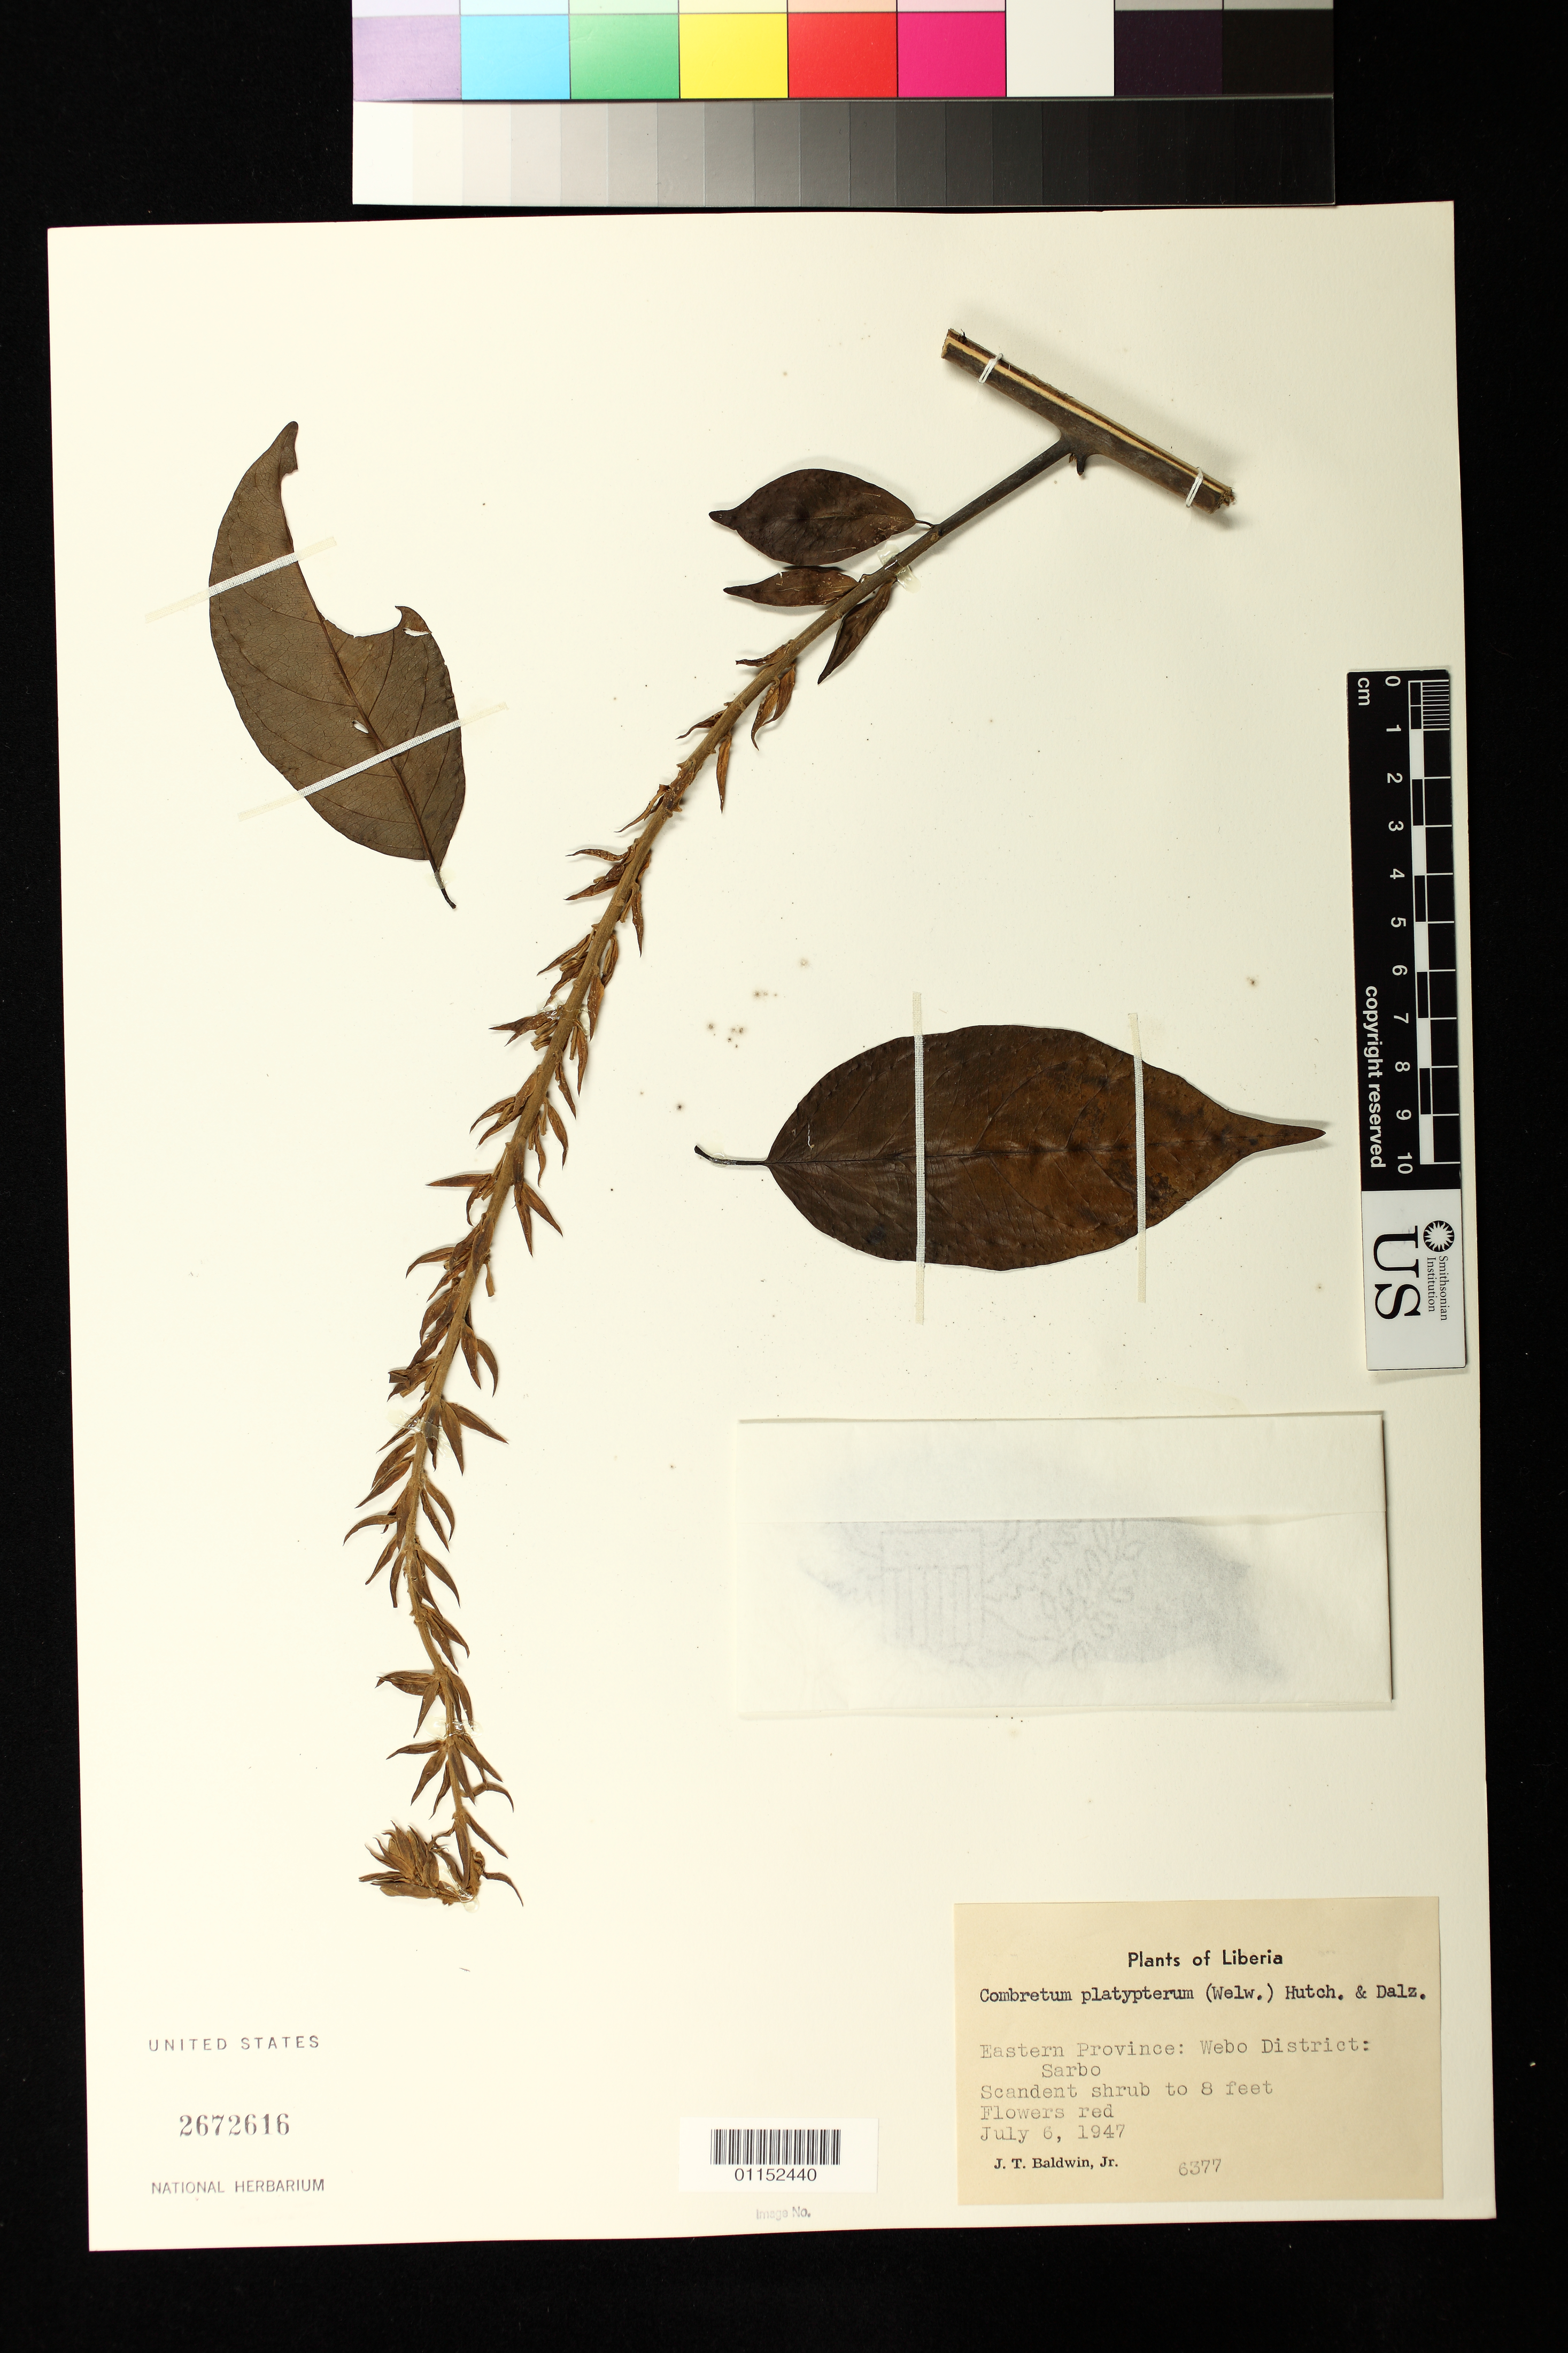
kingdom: Plantae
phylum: Tracheophyta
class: Magnoliopsida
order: Myrtales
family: Combretaceae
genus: Combretum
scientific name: Combretum platypterum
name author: (Welw.) Hutch. & Dalziel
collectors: J. T. Baldwin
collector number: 6377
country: Liberia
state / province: Grand Gedeh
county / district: Webo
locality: Sarbo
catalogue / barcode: US 2672616